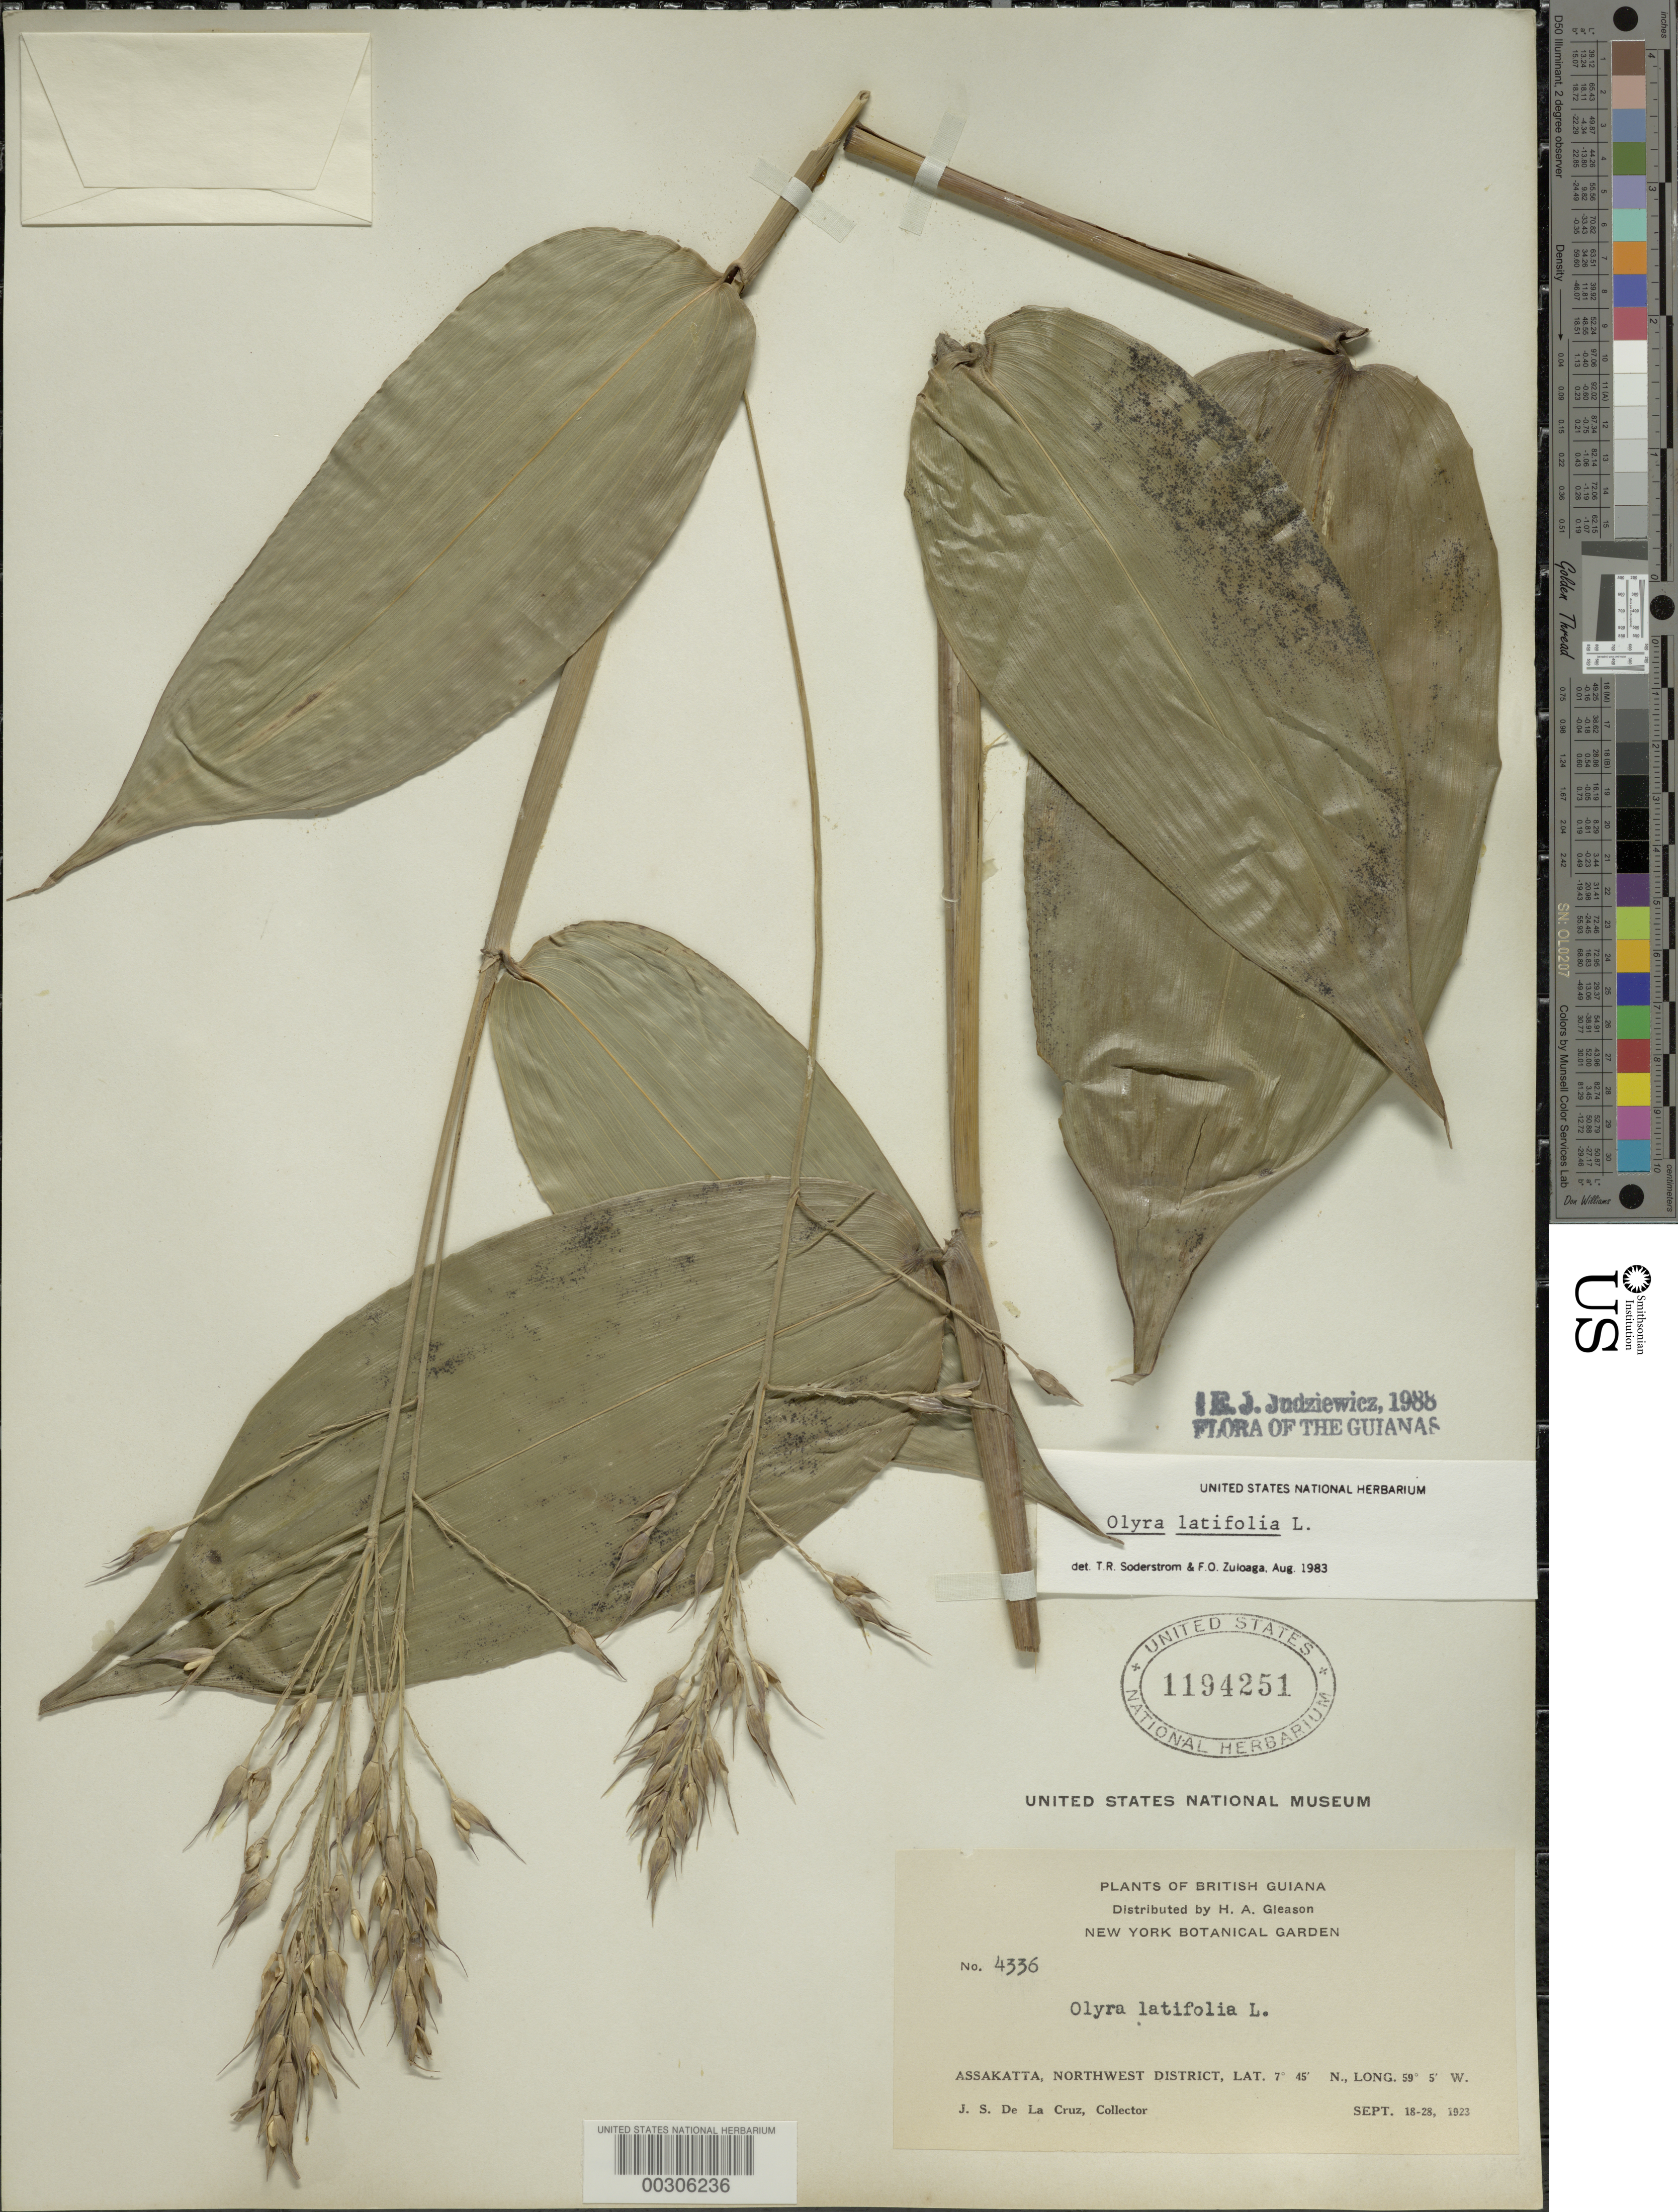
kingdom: Plantae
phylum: Tracheophyta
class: Liliopsida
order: Poales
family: Poaceae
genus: Olyra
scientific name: Olyra latifolia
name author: L.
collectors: J. S. de la Cruz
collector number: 4336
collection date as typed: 18 Sep 1923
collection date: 1923-09-18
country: Guyana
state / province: Barima-Waini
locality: Assakata, (former) northwest dist.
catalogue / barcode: US 1194251